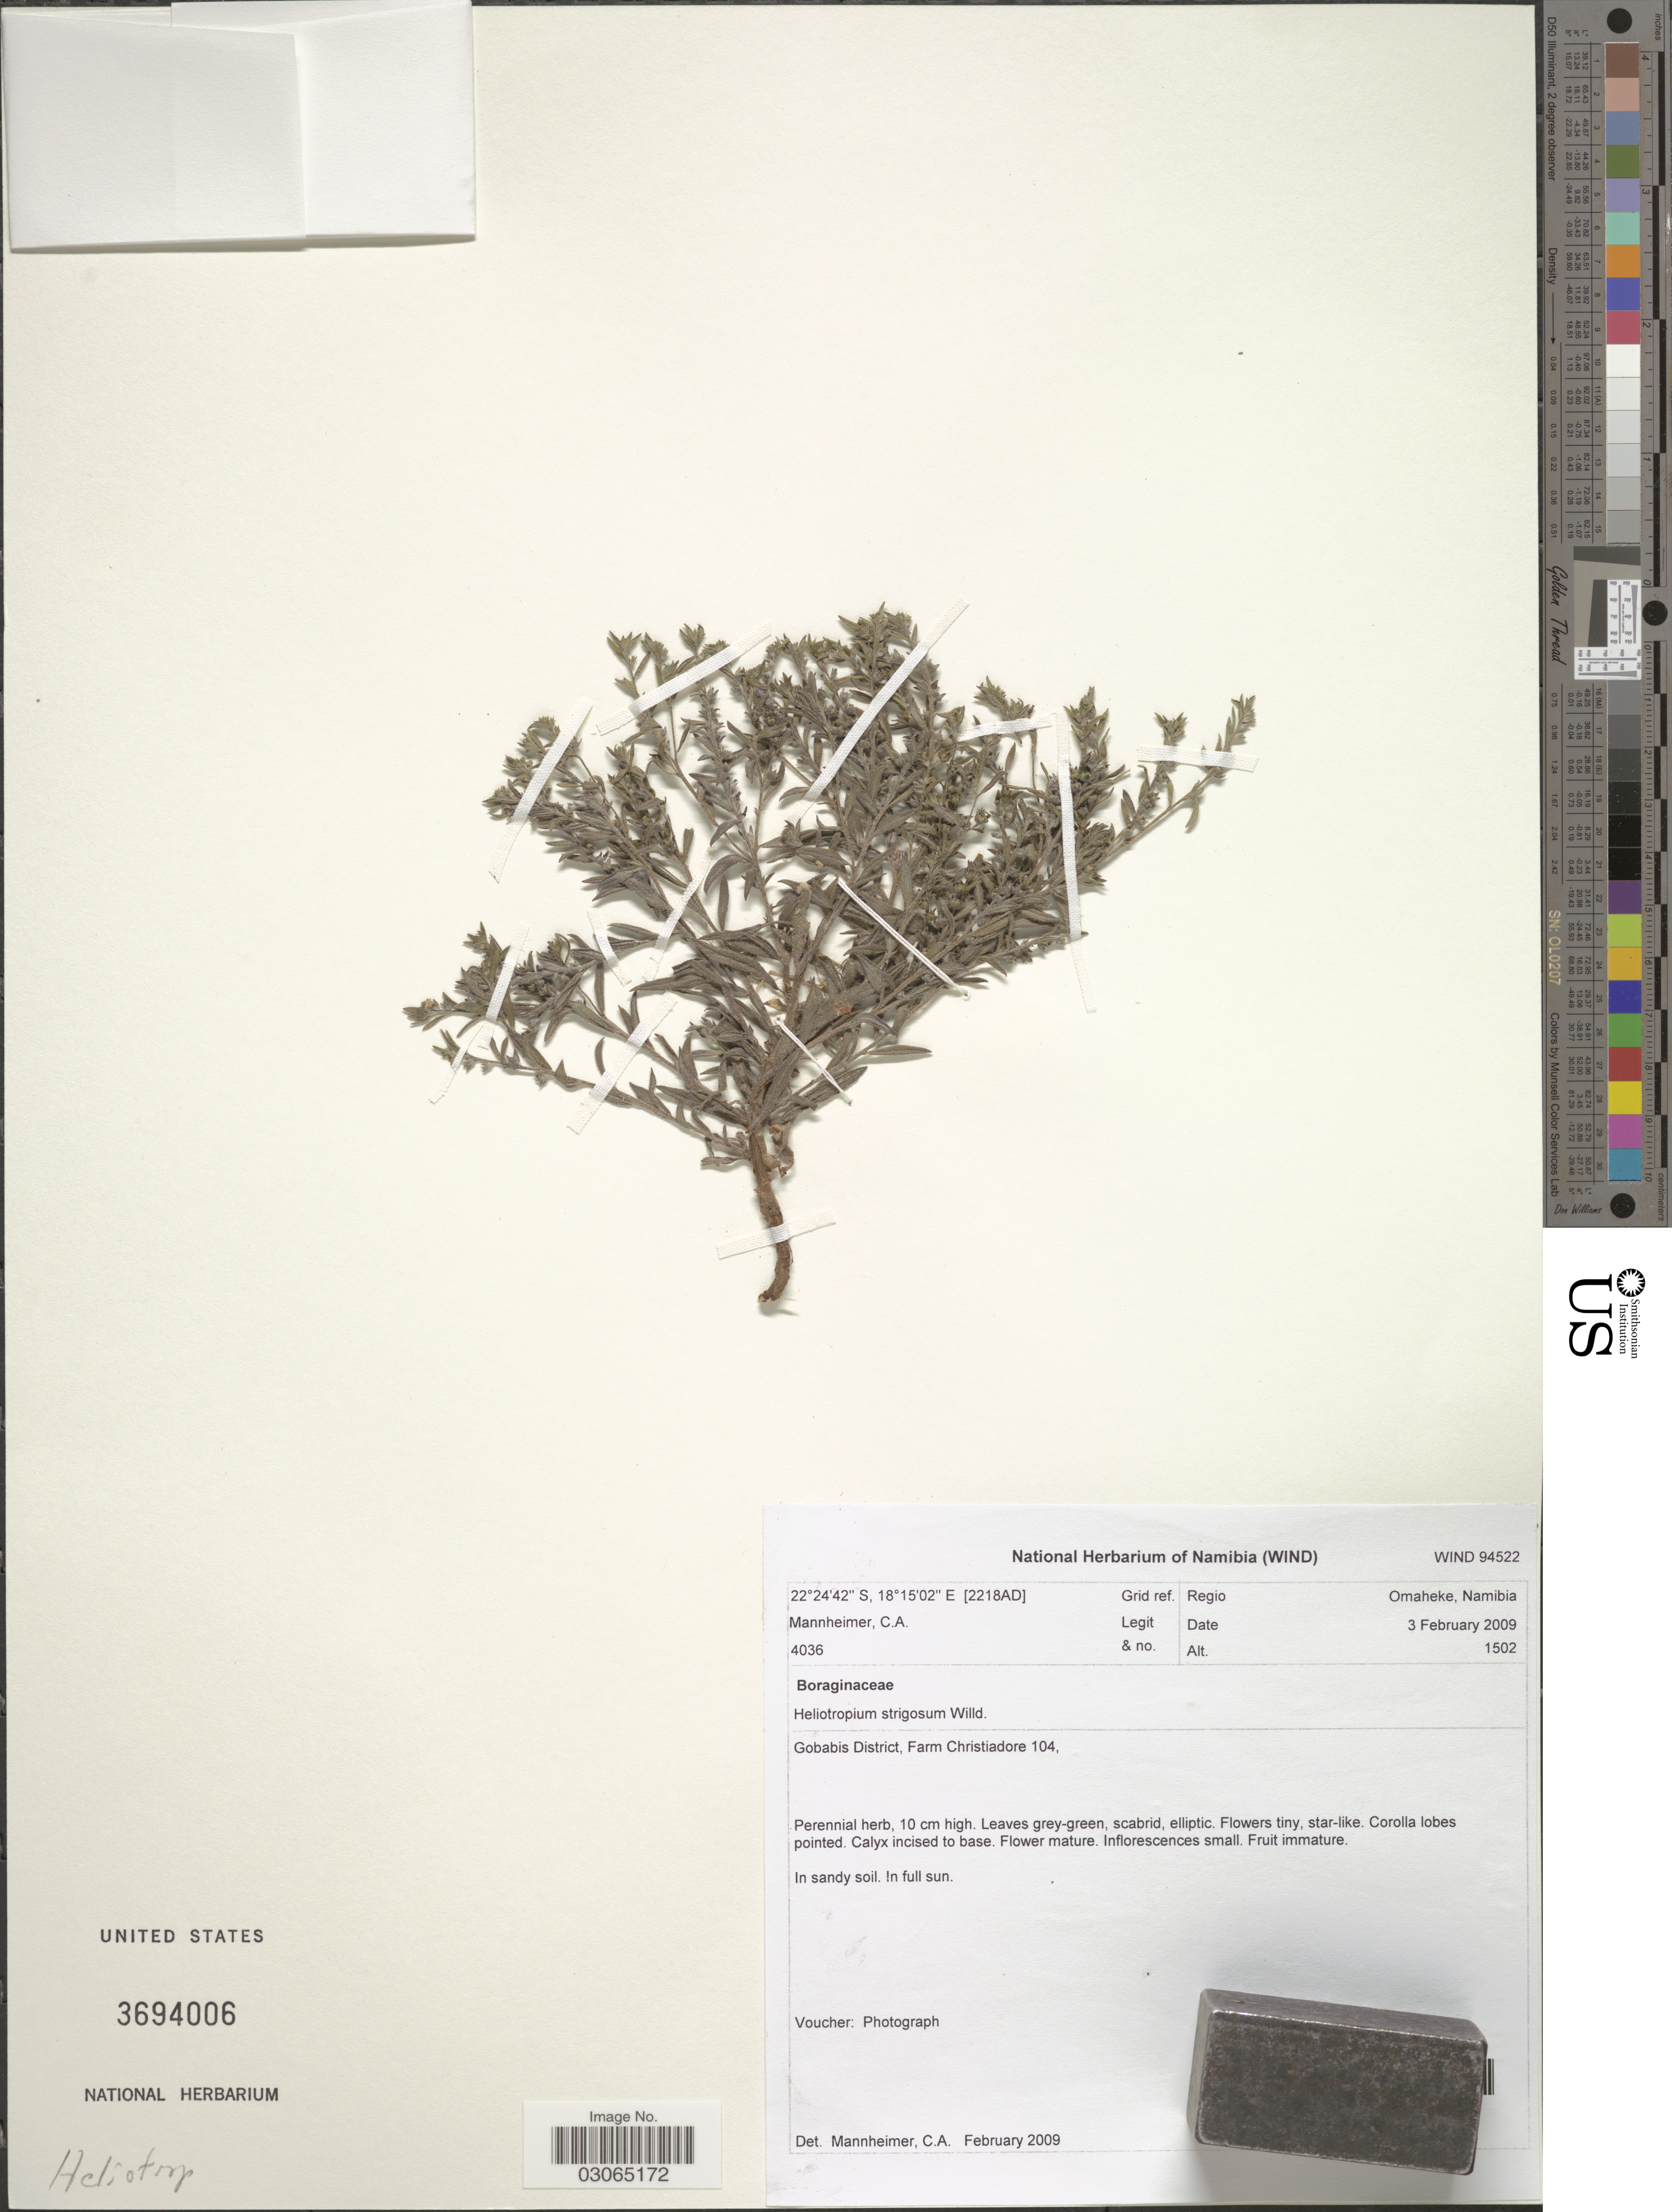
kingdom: Plantae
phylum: Tracheophyta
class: Magnoliopsida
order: Boraginales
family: Heliotropiaceae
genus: Heliotropium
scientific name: Heliotropium strigosum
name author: Willd.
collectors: C. A. Mannheimer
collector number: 4036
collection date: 2009-02-03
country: Namibia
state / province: Omaheke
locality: [2218AD] Grid ref. Regio Omaheke. Gobabis District, Farm Christiadore 104.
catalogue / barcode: US 3694006